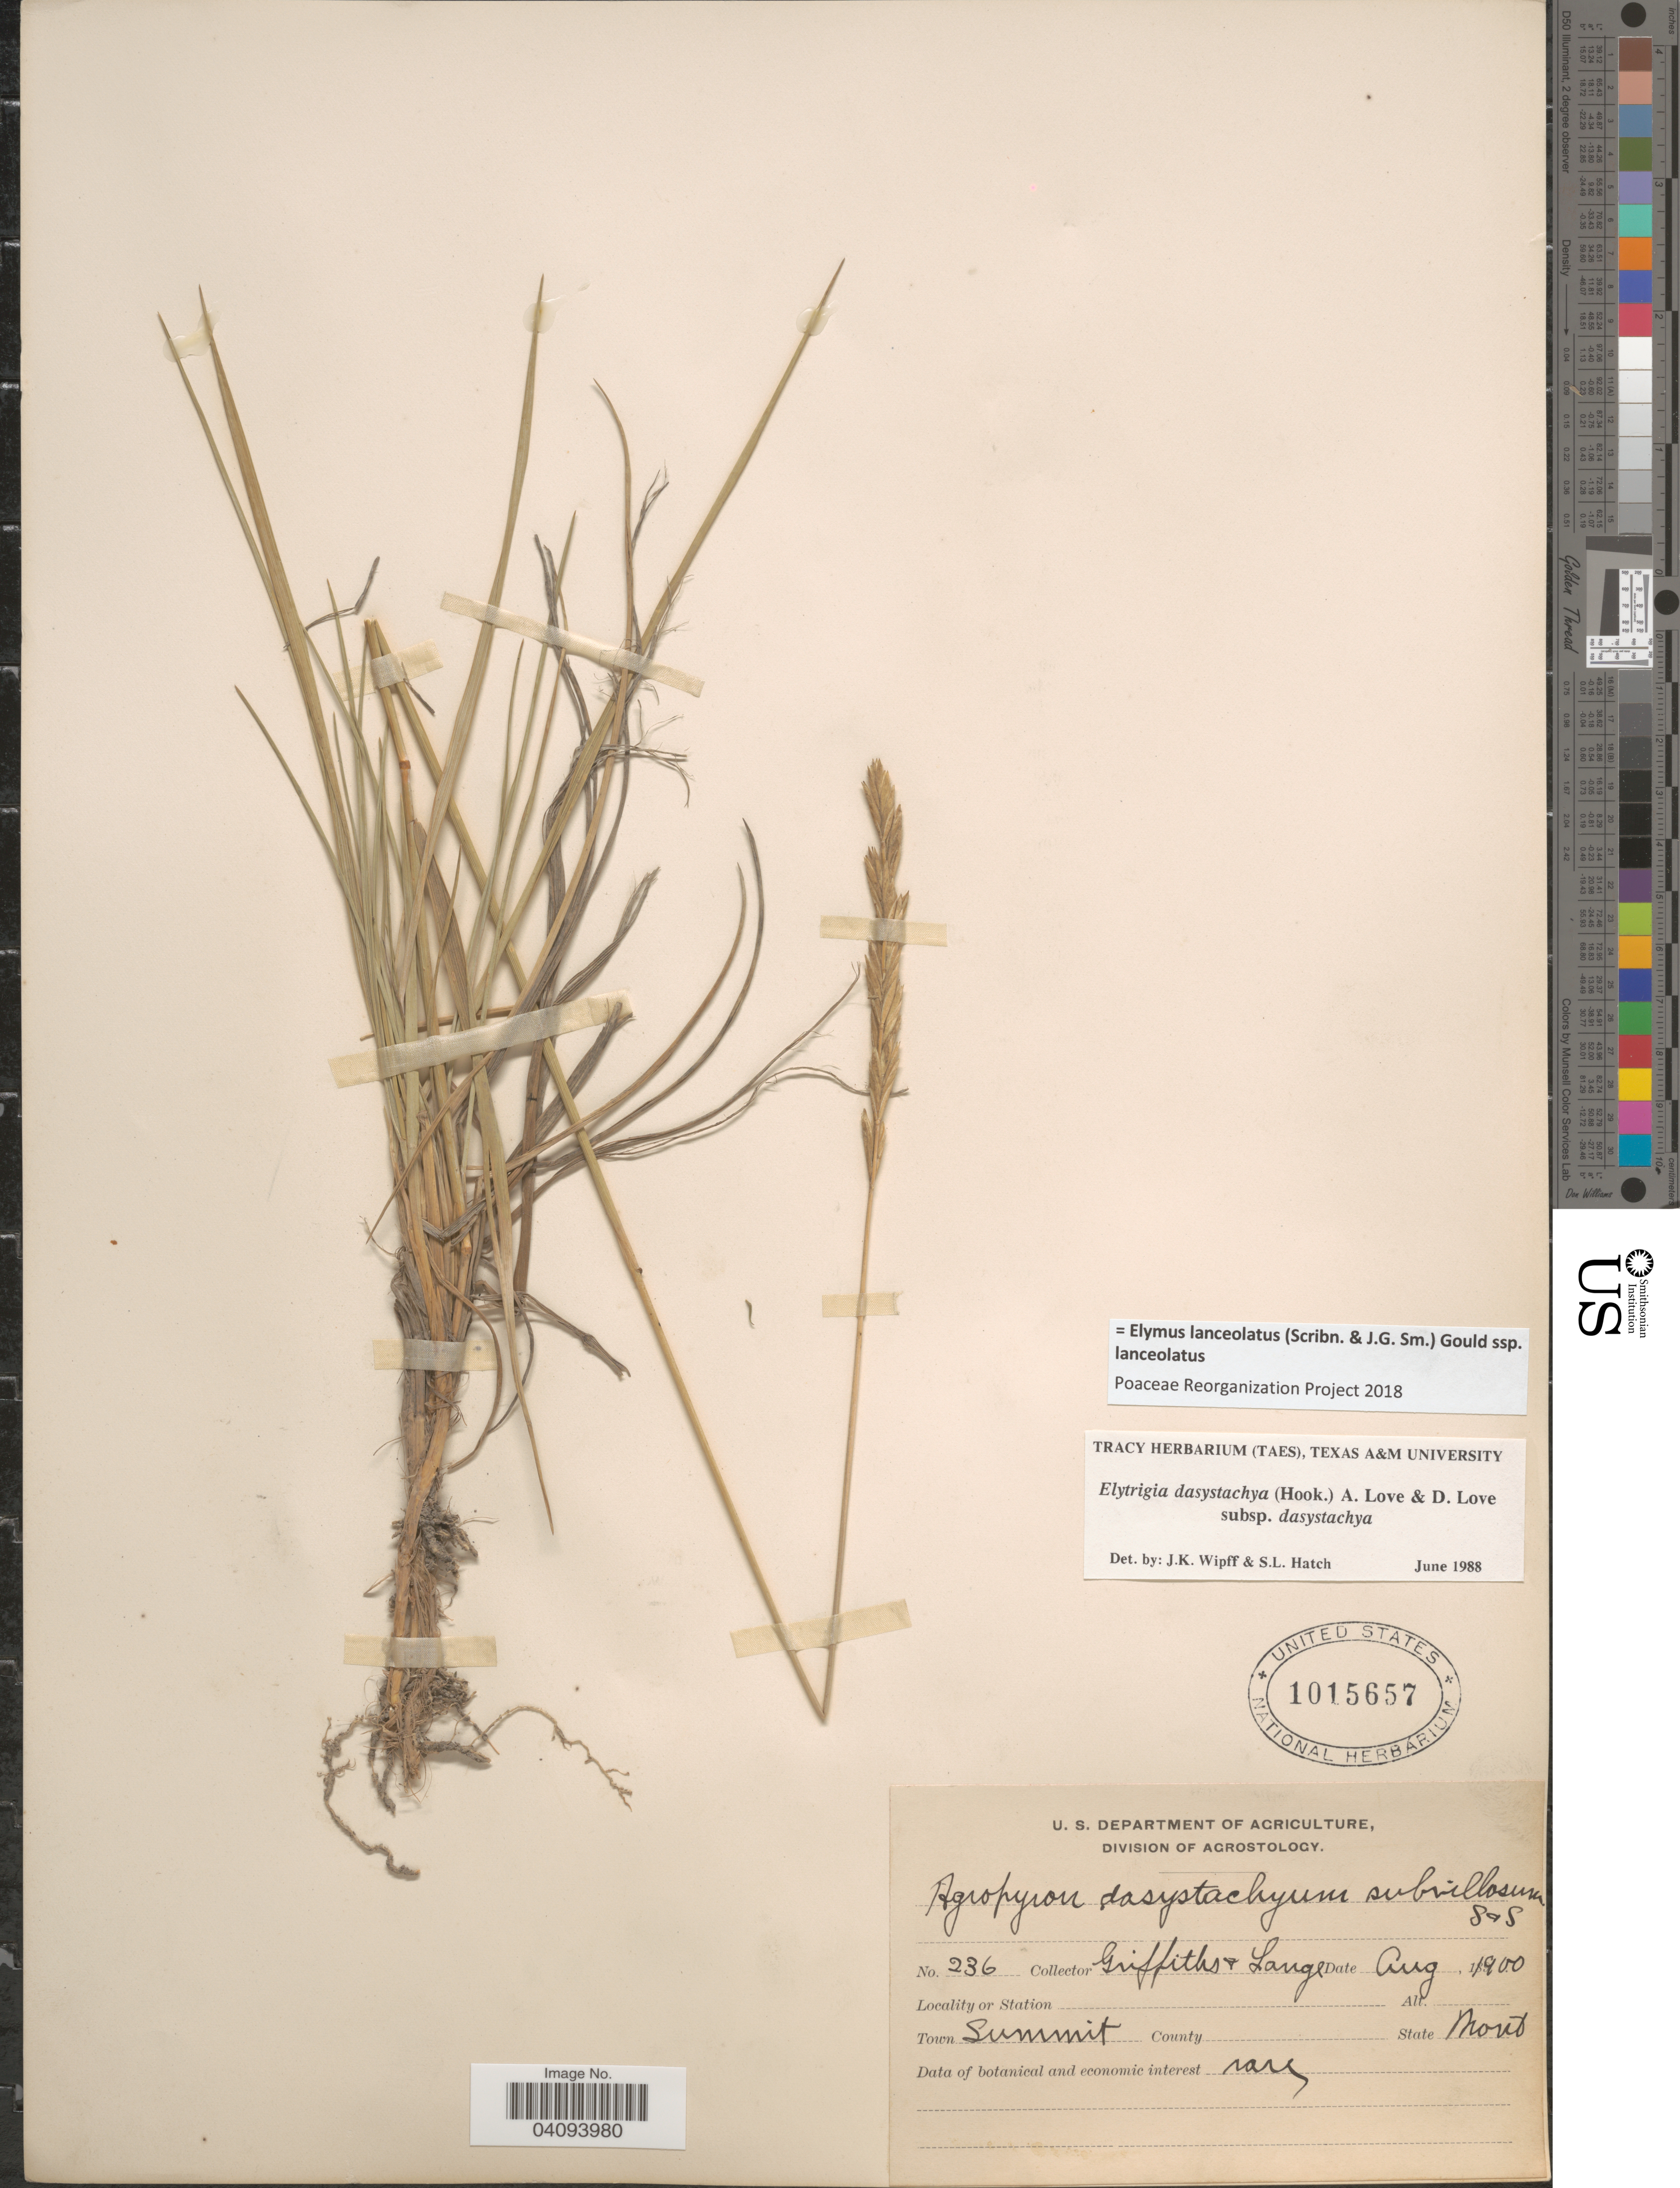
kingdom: Plantae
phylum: Tracheophyta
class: Liliopsida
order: Poales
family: Poaceae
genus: Elymus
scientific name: Elymus lanceolatus subsp. lanceolatus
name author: (Scribn. & J.G. Sm.) Gould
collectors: -- Griffiths & -- Lange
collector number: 236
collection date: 1900-08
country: United States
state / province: Montana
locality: Town Summit.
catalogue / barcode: US 1015657